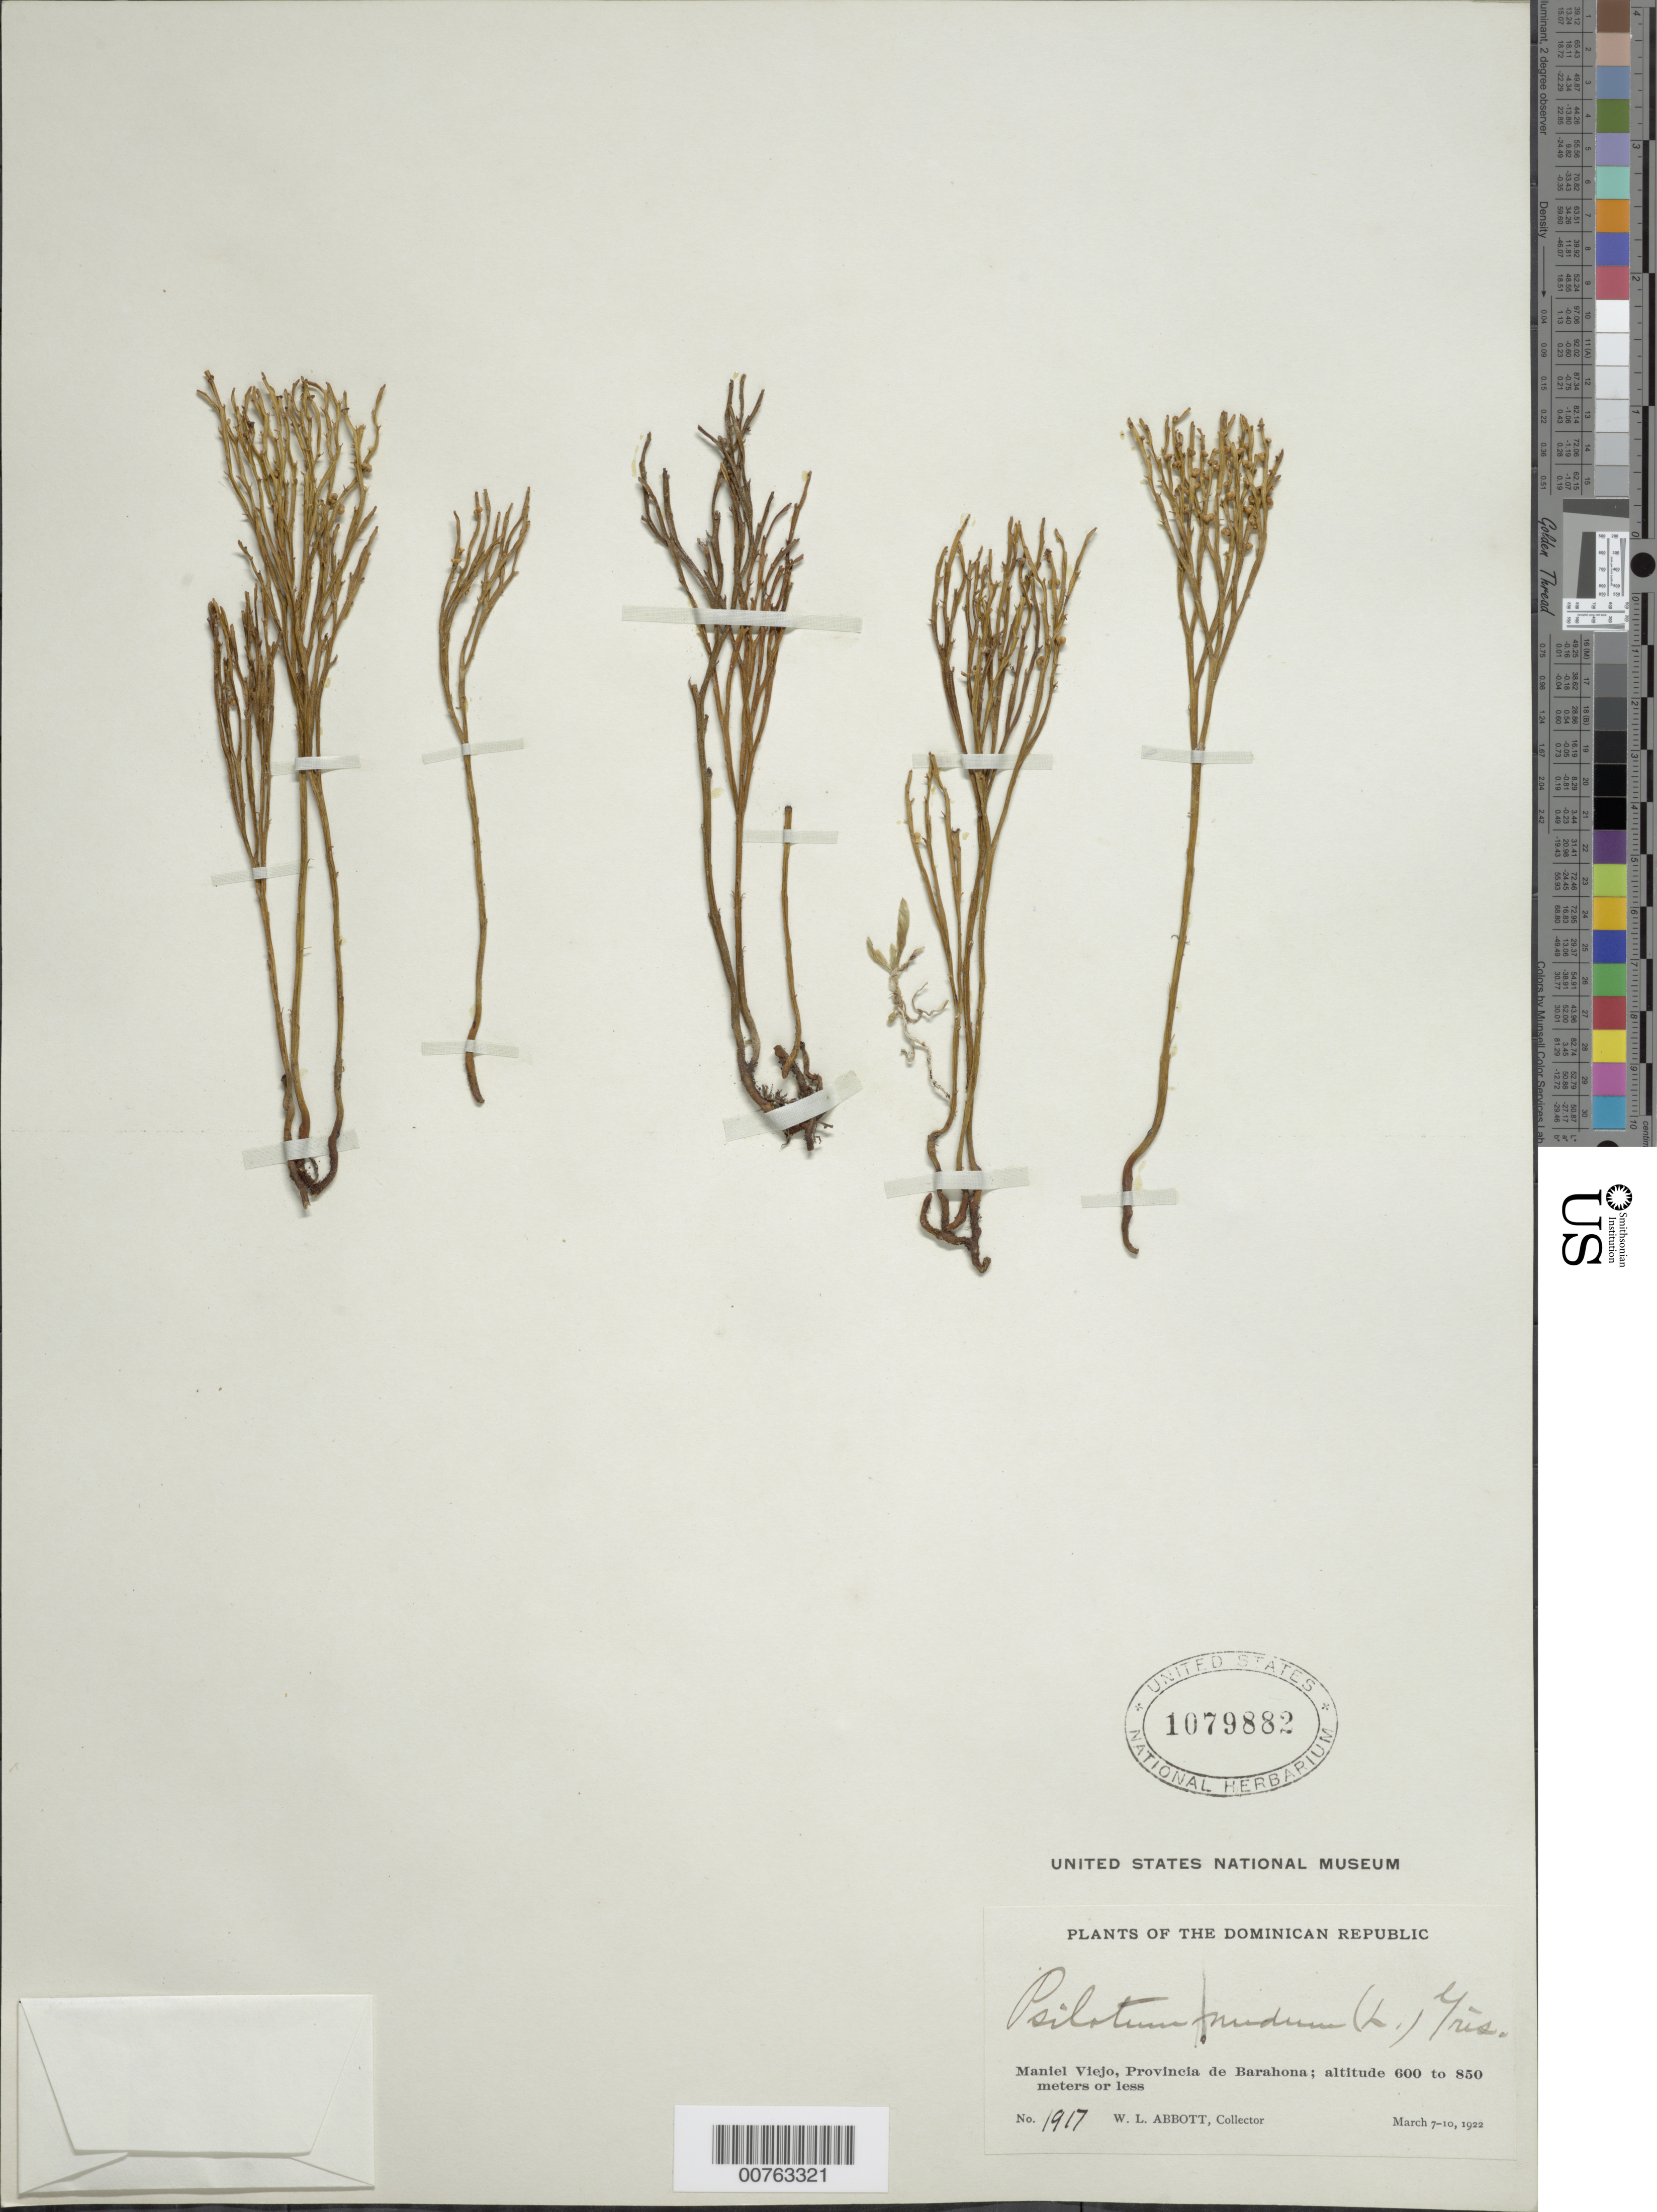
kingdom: Plantae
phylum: Tracheophyta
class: Polypodiopsida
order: Psilotales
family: Psilotaceae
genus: Psilotum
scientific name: Psilotum nudum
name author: (L.) P. Beauv.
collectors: W. L. Abbott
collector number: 1917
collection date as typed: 07 Mar 1922 to 10 Mar 1922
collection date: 1922-03-07/1922-03-10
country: Dominican Republic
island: Hispaniola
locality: Maniel Viejo, Provincia de Barahona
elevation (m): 600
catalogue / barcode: US 1079882